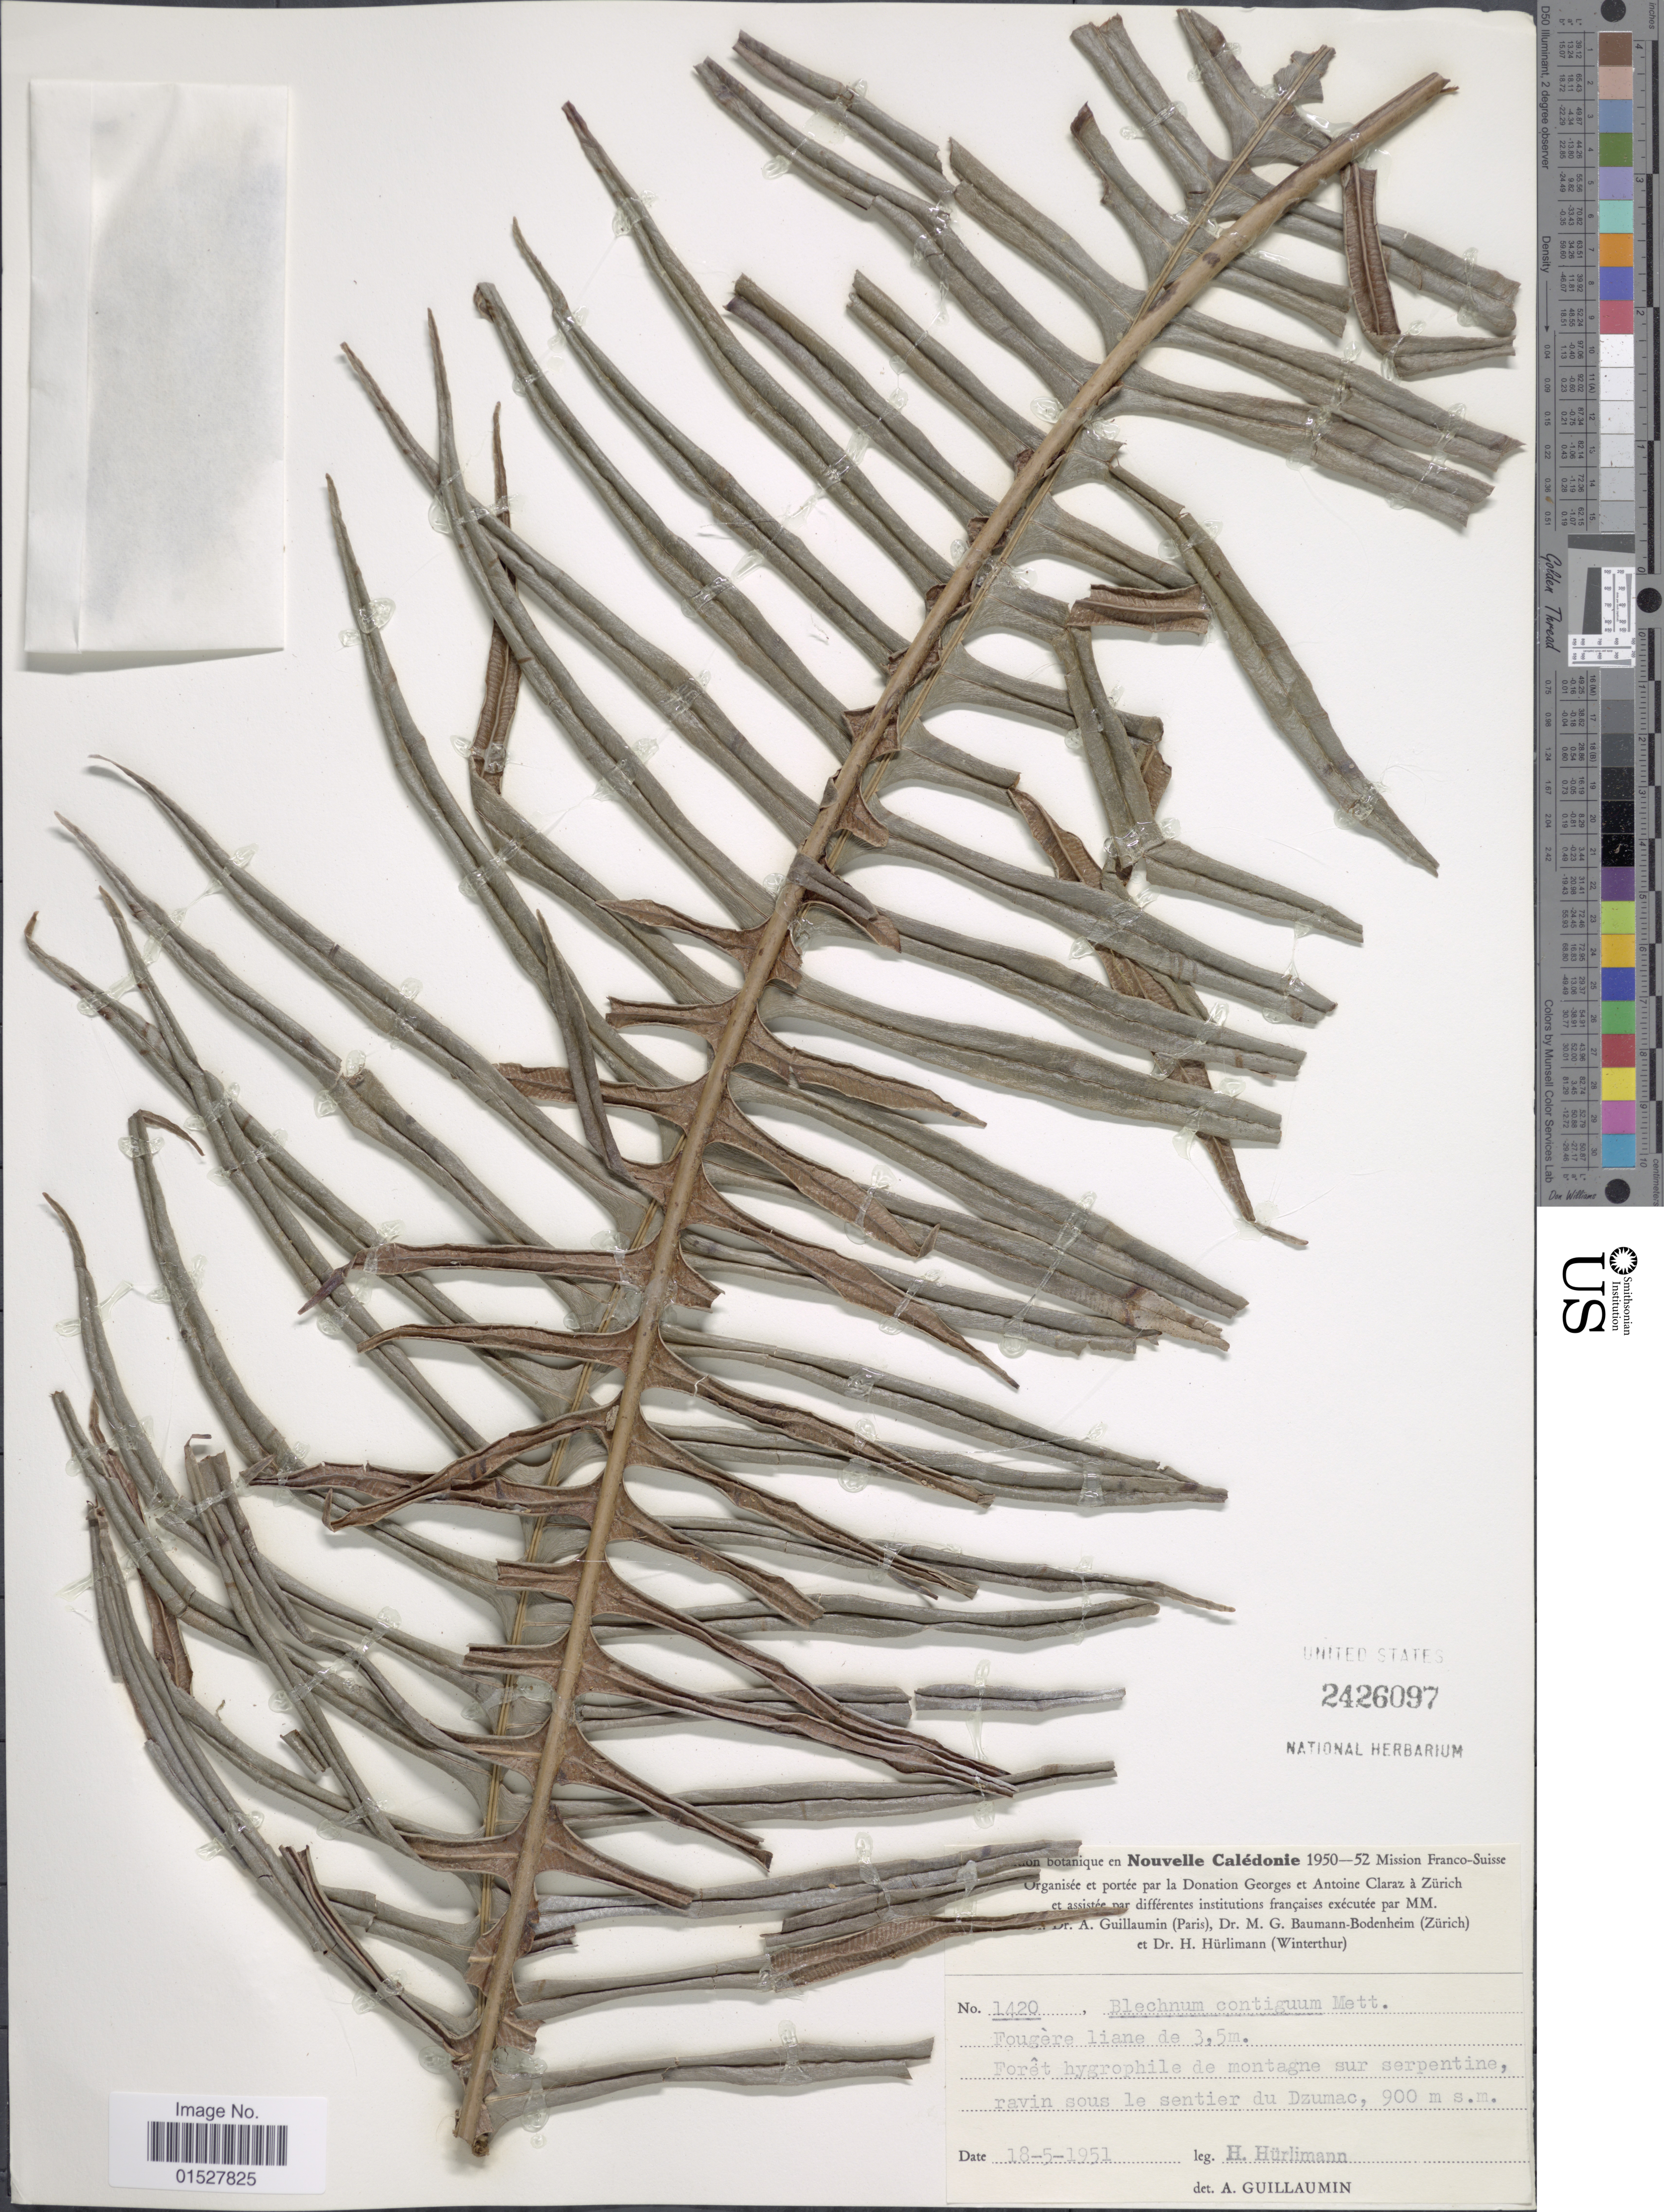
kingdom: Plantae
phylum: Tracheophyta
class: Polypodiopsida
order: Polypodiales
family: Blechnaceae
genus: Lomaridium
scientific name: Lomaridium contiguum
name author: (Mett.) Gasper & V.A.O. Dittrich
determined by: Vazquez, R.; Molino, S.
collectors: H. Hürlimann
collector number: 1420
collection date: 1951-05-18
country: New Caledonia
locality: Fougare liane de 3,5 m. Foret hygrophile de montagne sur serpentine, ravin sous le sentier du Dzumac.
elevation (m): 900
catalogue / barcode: US 2426097